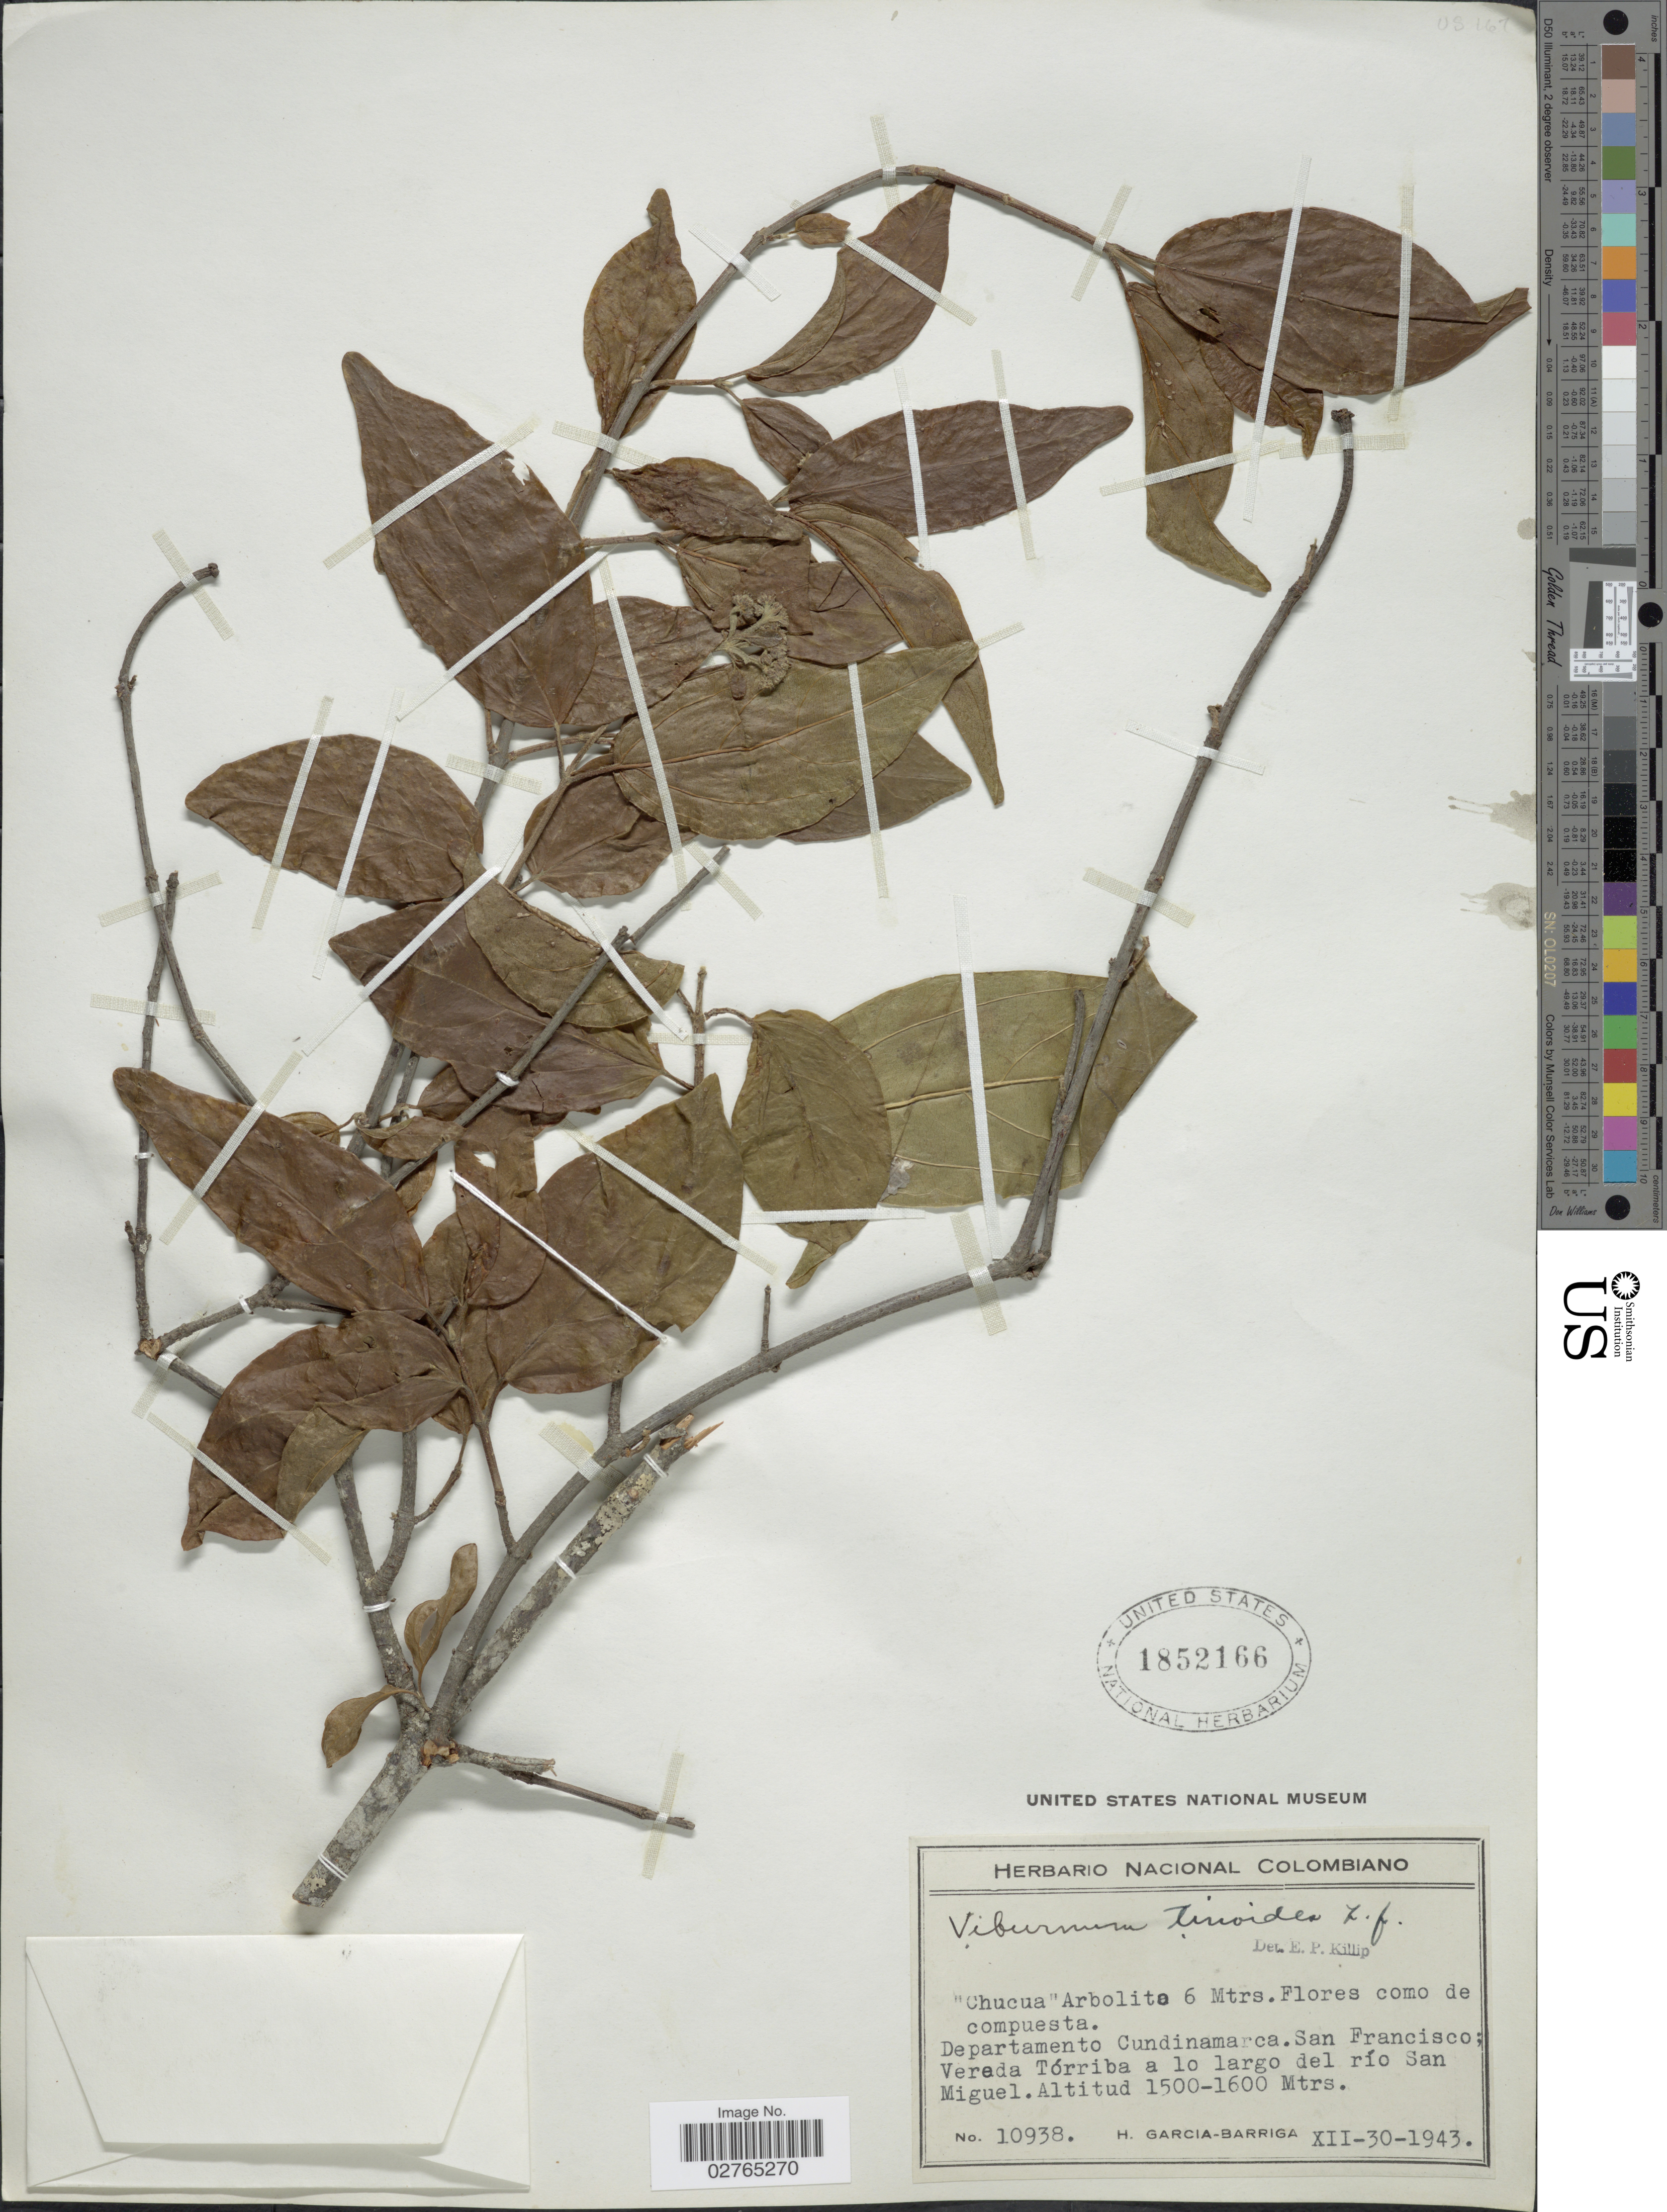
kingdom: Plantae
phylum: Tracheophyta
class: Magnoliopsida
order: Dipsacales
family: Viburnaceae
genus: Viburnum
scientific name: Viburnum tinoides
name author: L. f.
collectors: H. García Barriga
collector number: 10938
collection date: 1943-12-30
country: Colombia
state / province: Cundinamarca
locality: Departamento Cundinamarca. San Francisco; Vereda Tórriba a lo largo del río San Miguel.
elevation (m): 1500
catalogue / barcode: US 1852166